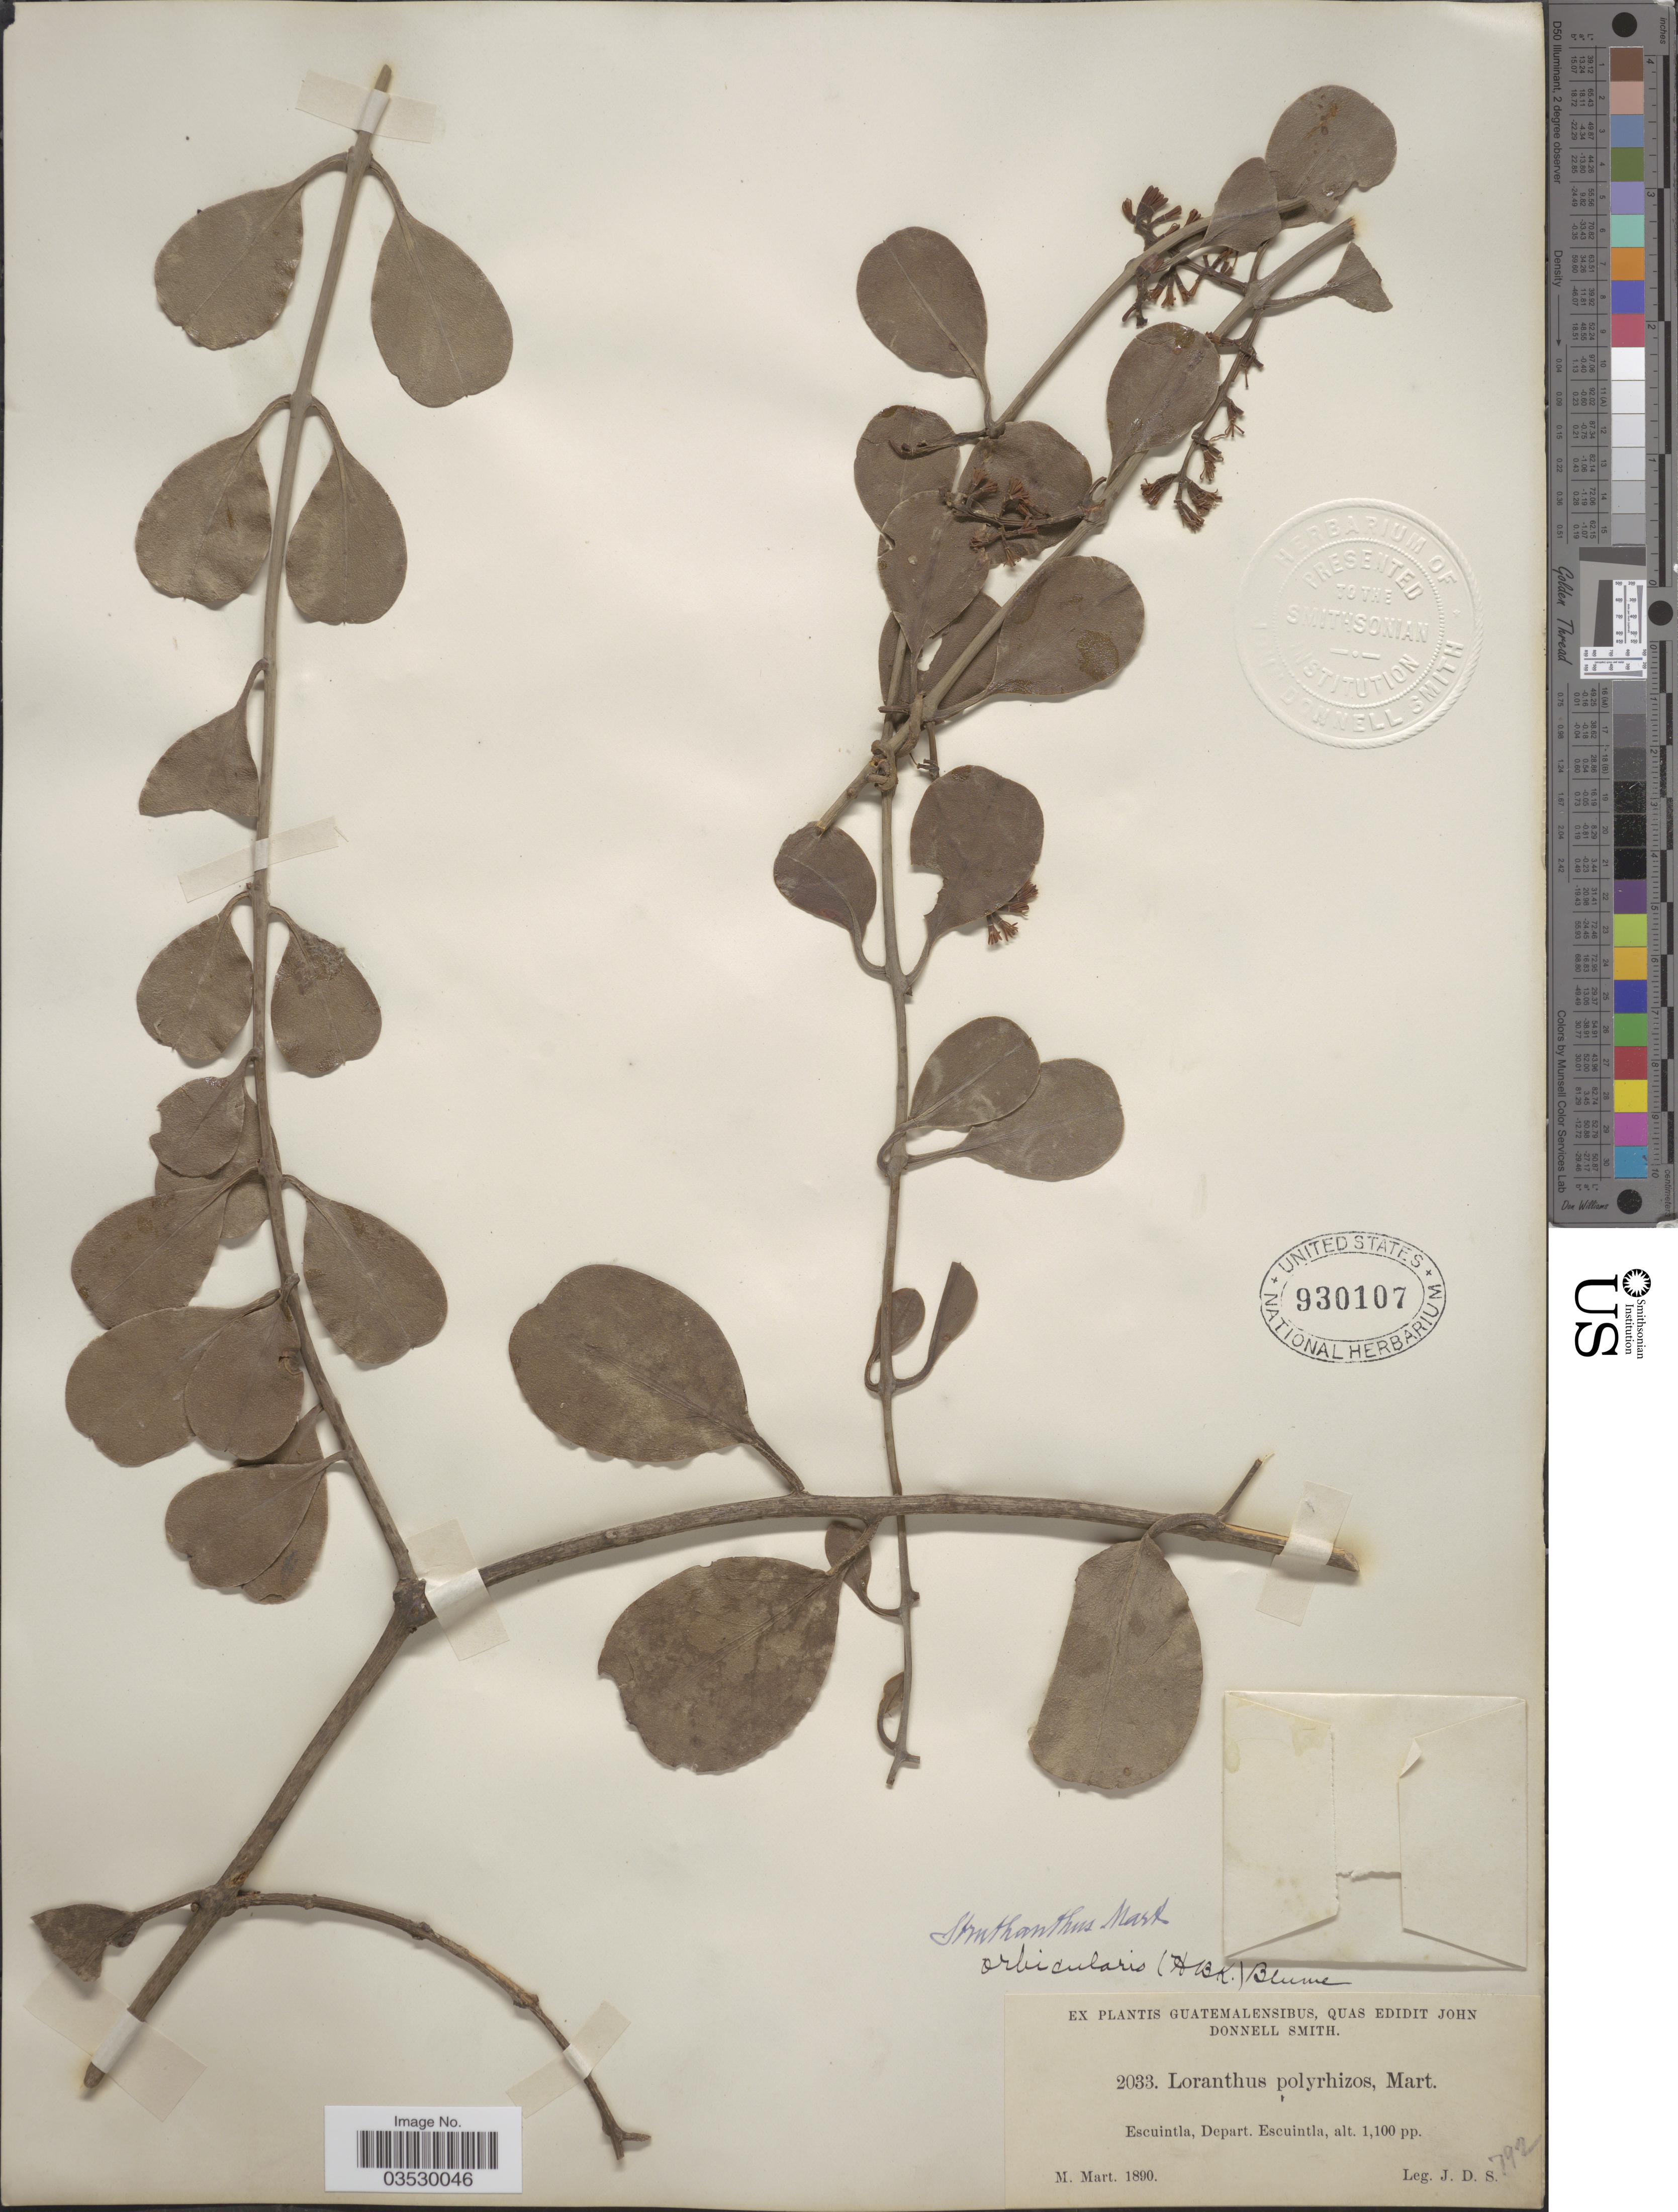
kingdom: Plantae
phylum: Tracheophyta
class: Magnoliopsida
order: Santalales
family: Loranthaceae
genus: Struthanthus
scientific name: Struthanthus orbicularis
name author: (Kunth) Blume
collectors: J. Donnell Smith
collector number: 2033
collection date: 1890-03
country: Guatemala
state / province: Escuintla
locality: Escuintla, Depart. Escuintla.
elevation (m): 335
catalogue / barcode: US 930107